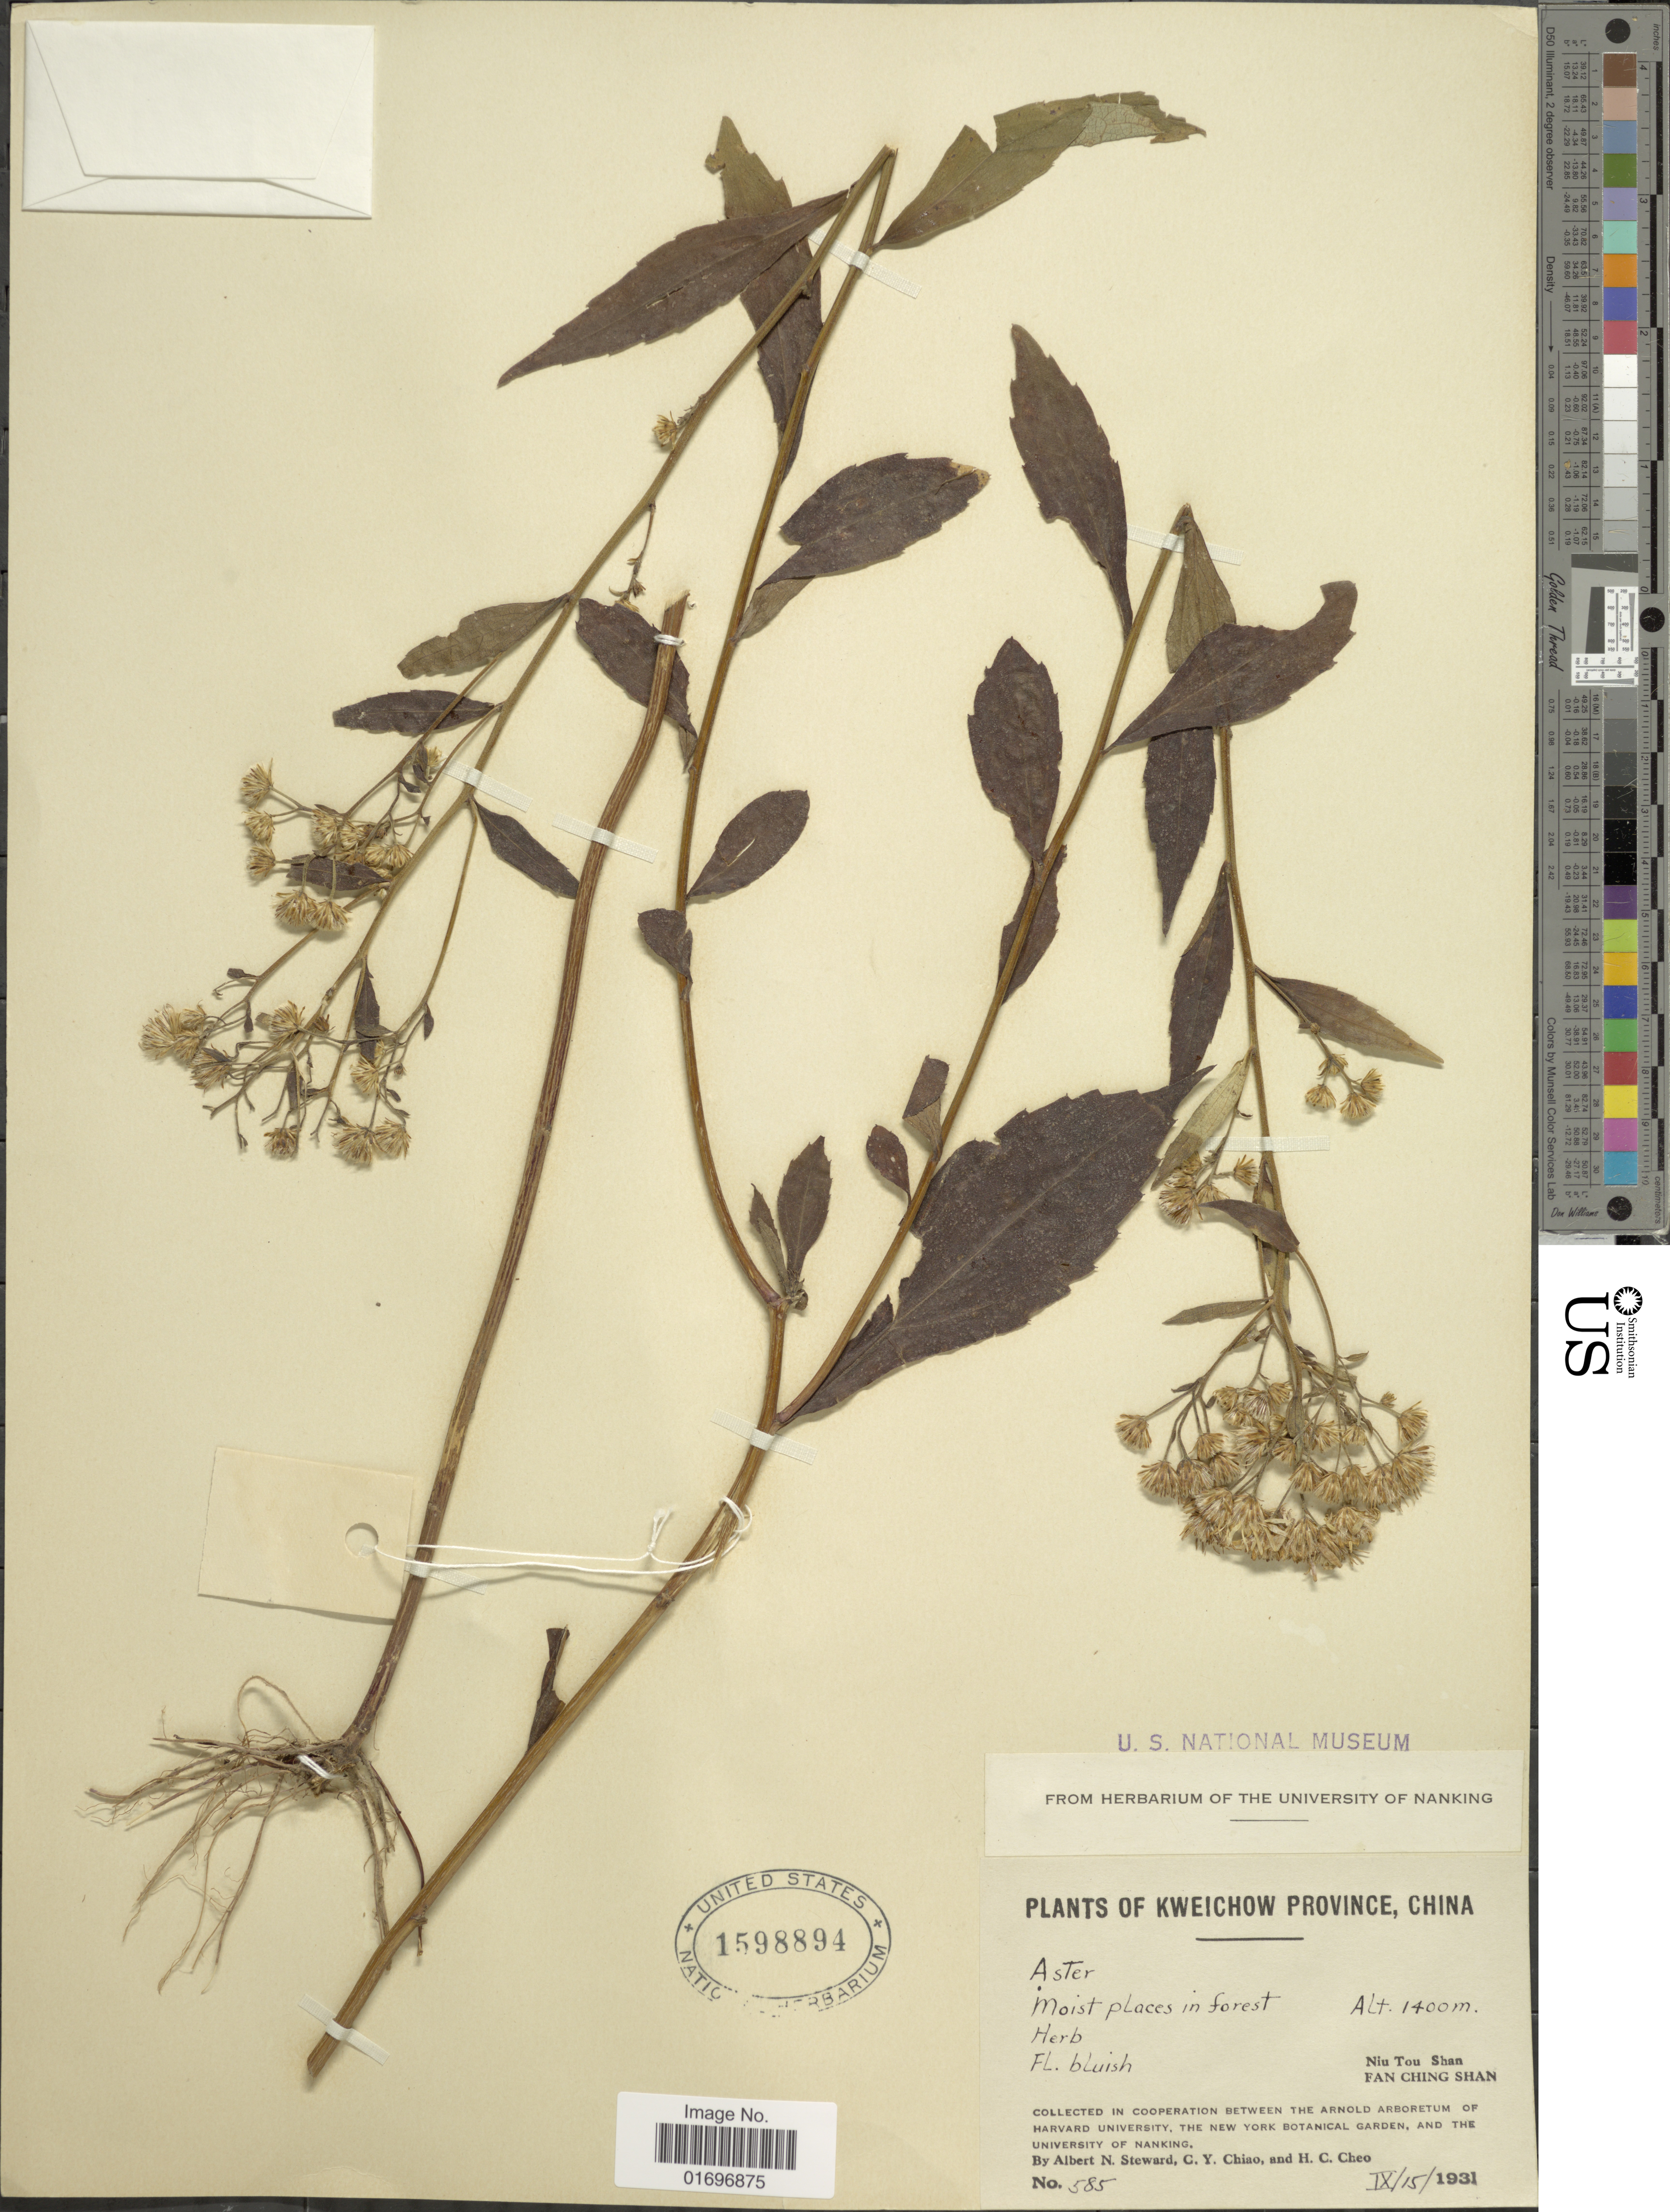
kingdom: Plantae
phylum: Tracheophyta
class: Magnoliopsida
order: Asterales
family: Asteraceae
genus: Aster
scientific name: Aster sp.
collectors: A. N. Steward, C. Y. Chiao & H. Cheo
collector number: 585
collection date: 1931-09-15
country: China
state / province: Guizhou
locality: Kweichow Province, China. Niu Tou Shan. Fan Ching Shan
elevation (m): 1400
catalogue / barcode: US 1598894